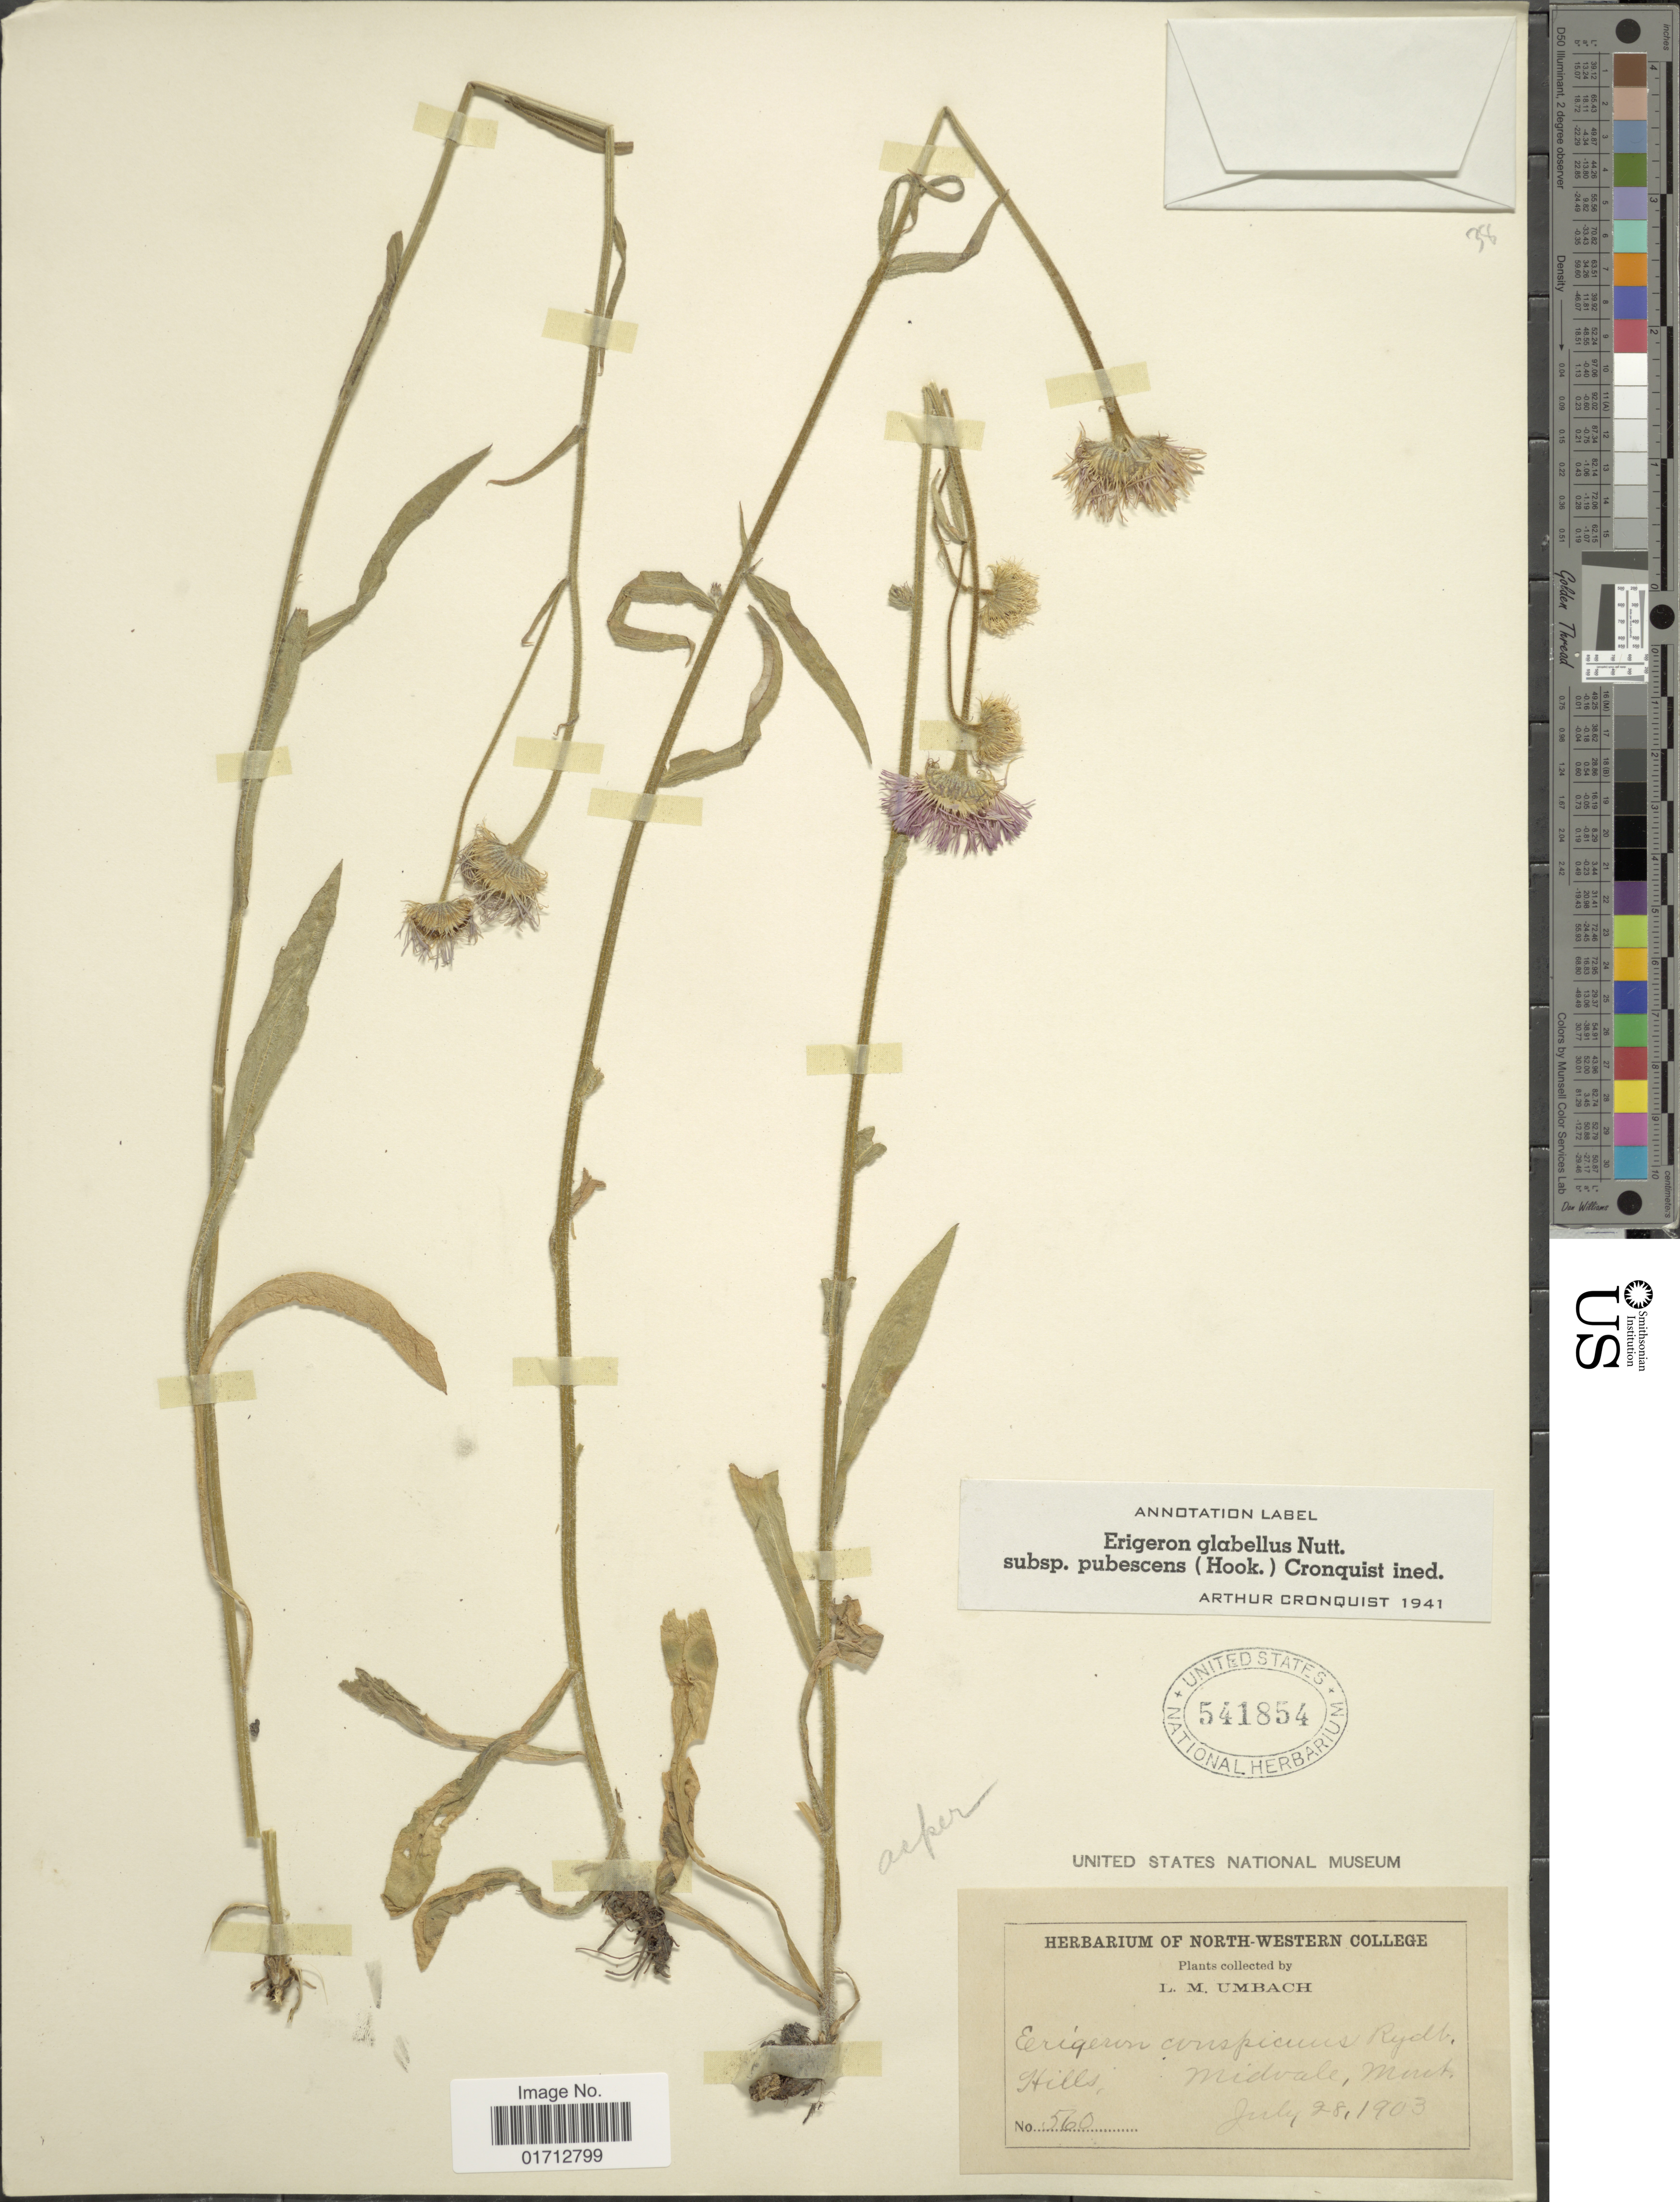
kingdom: Plantae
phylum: Tracheophyta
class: Magnoliopsida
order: Asterales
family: Asteraceae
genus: Erigeron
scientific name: Erigeron glabellus subsp. pubescens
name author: (Hook.) Cronq.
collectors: L. M. Umbach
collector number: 560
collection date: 1903-07-28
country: United States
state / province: Montana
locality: Midvale.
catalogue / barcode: US 541854